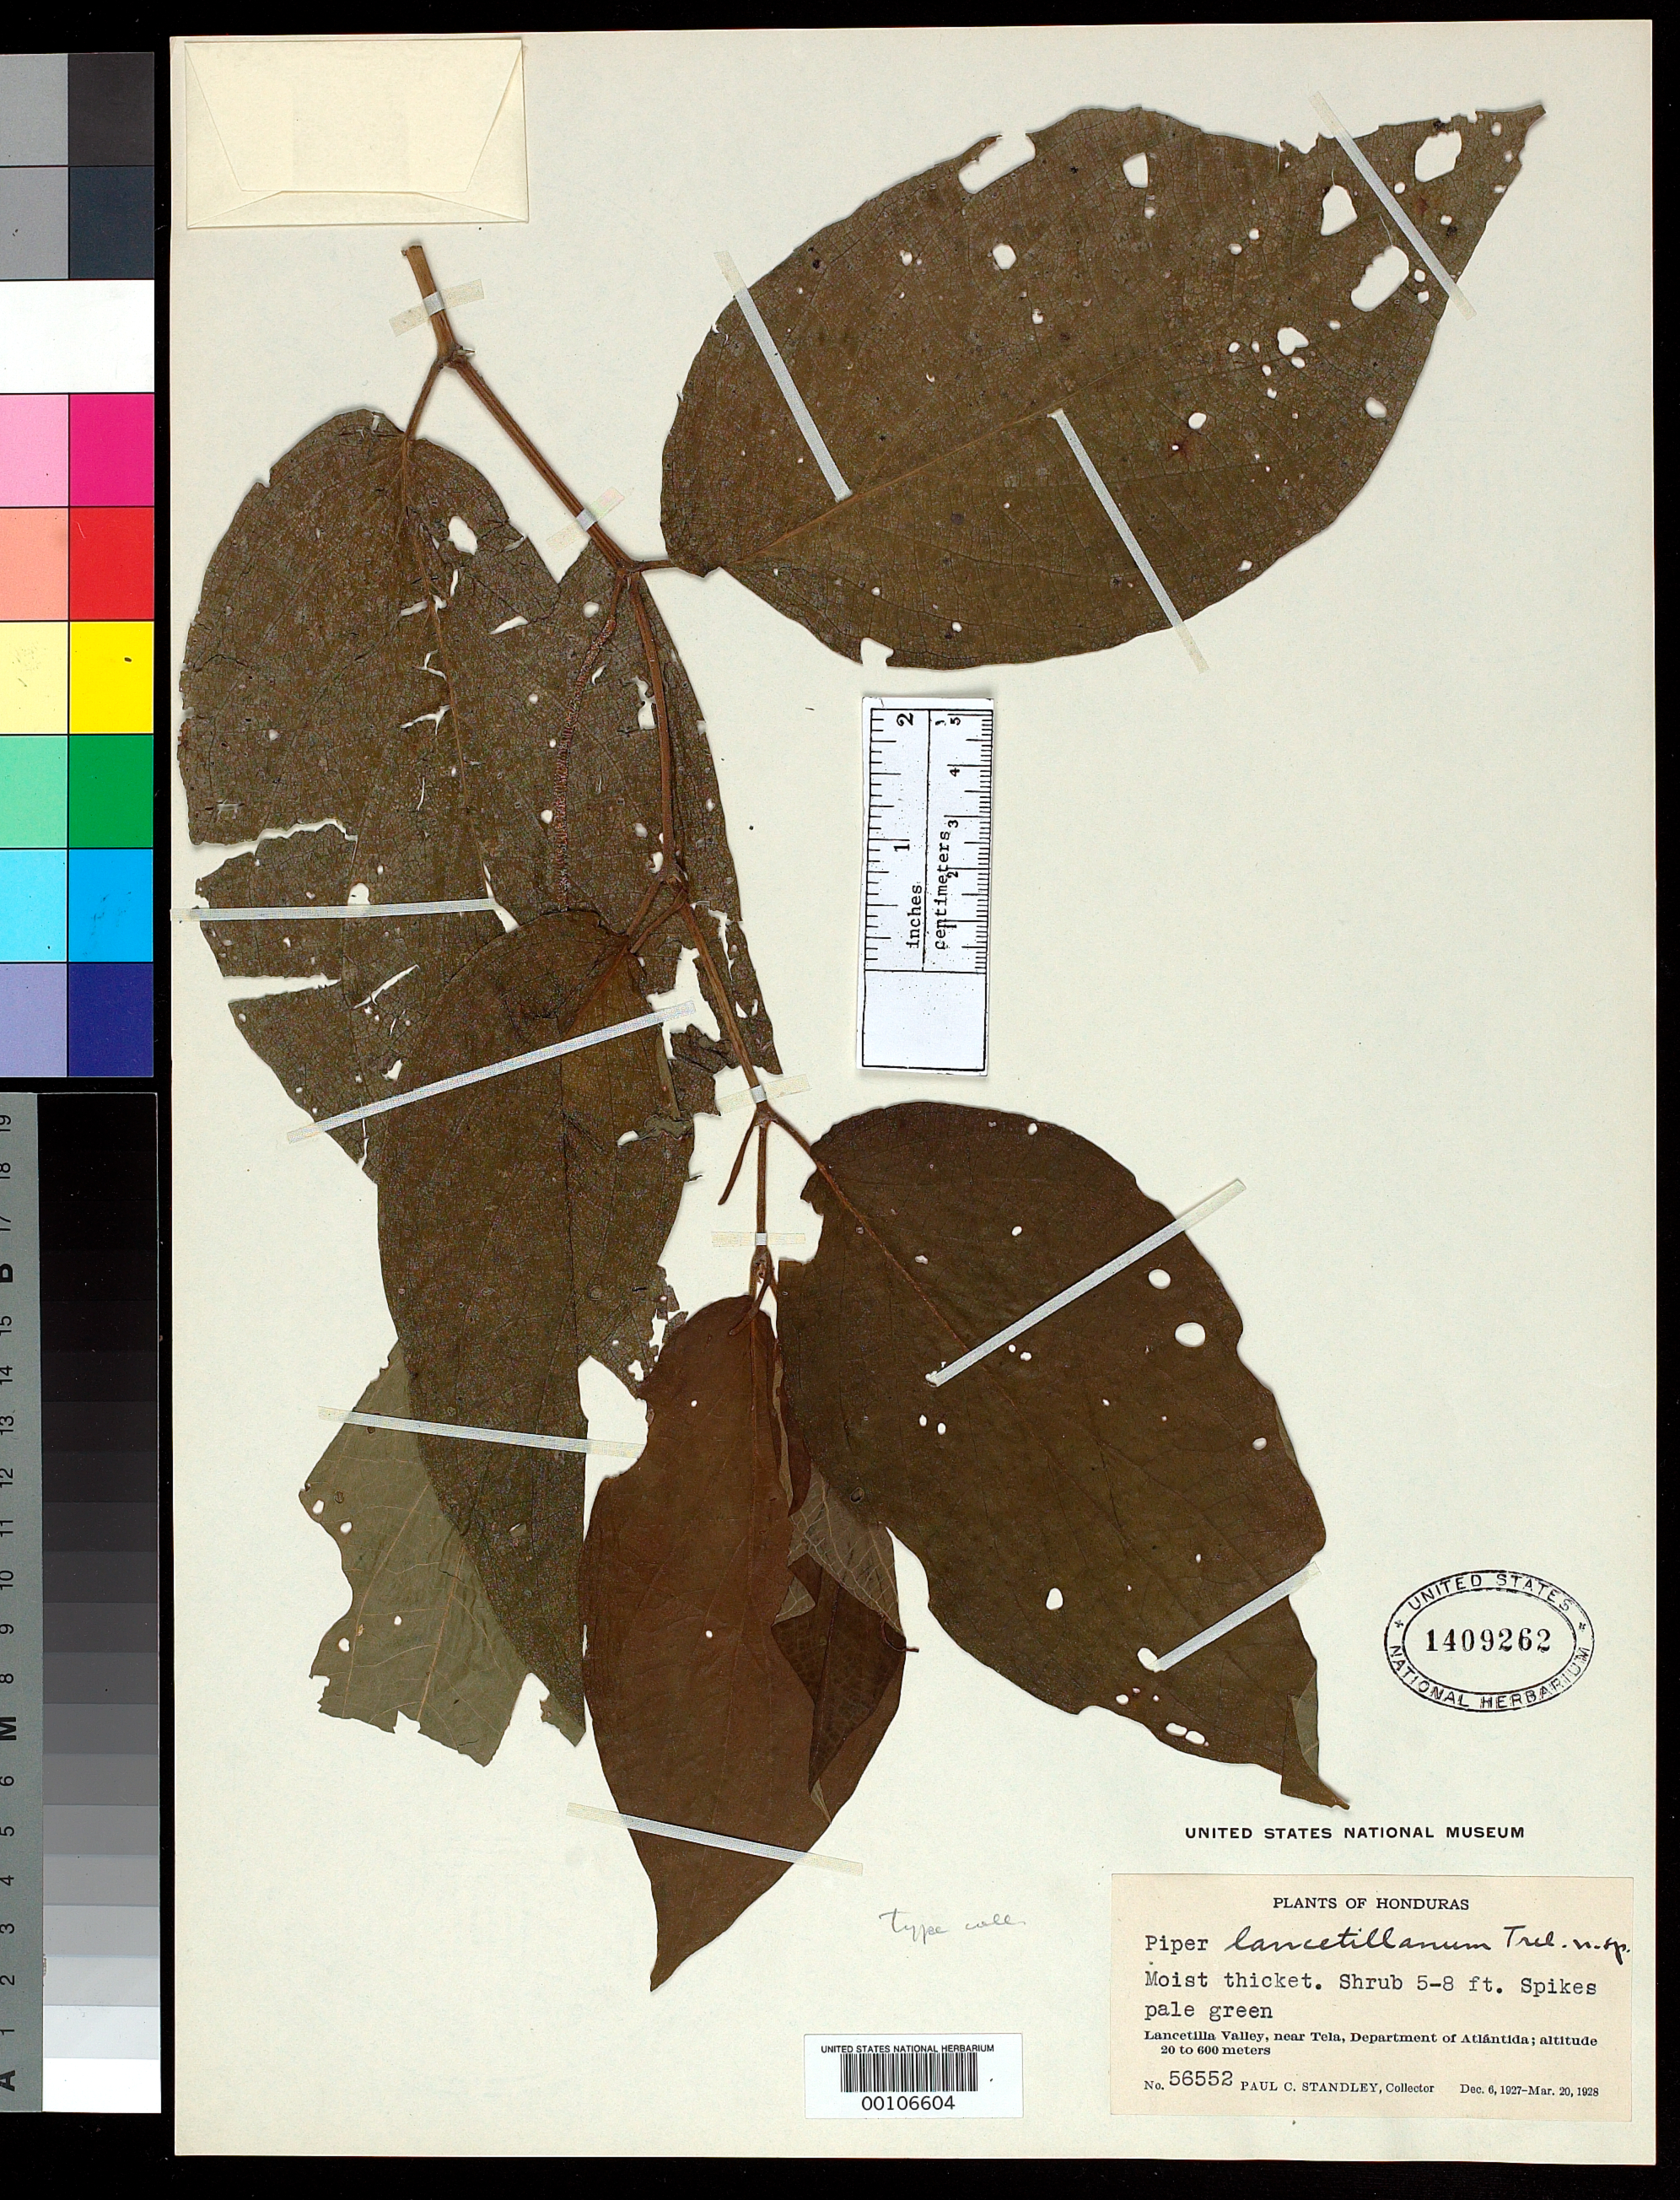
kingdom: Plantae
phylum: Tracheophyta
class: Magnoliopsida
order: Piperales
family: Piperaceae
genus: Piper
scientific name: Piper lancetillanum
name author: Trel.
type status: Isotype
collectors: P. C. Standley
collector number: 56552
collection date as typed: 05 Mar 1928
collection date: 1928-03-05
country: Honduras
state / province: Atlántida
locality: Lancetilla Valley, near Tela.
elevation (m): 100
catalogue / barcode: US 1409262